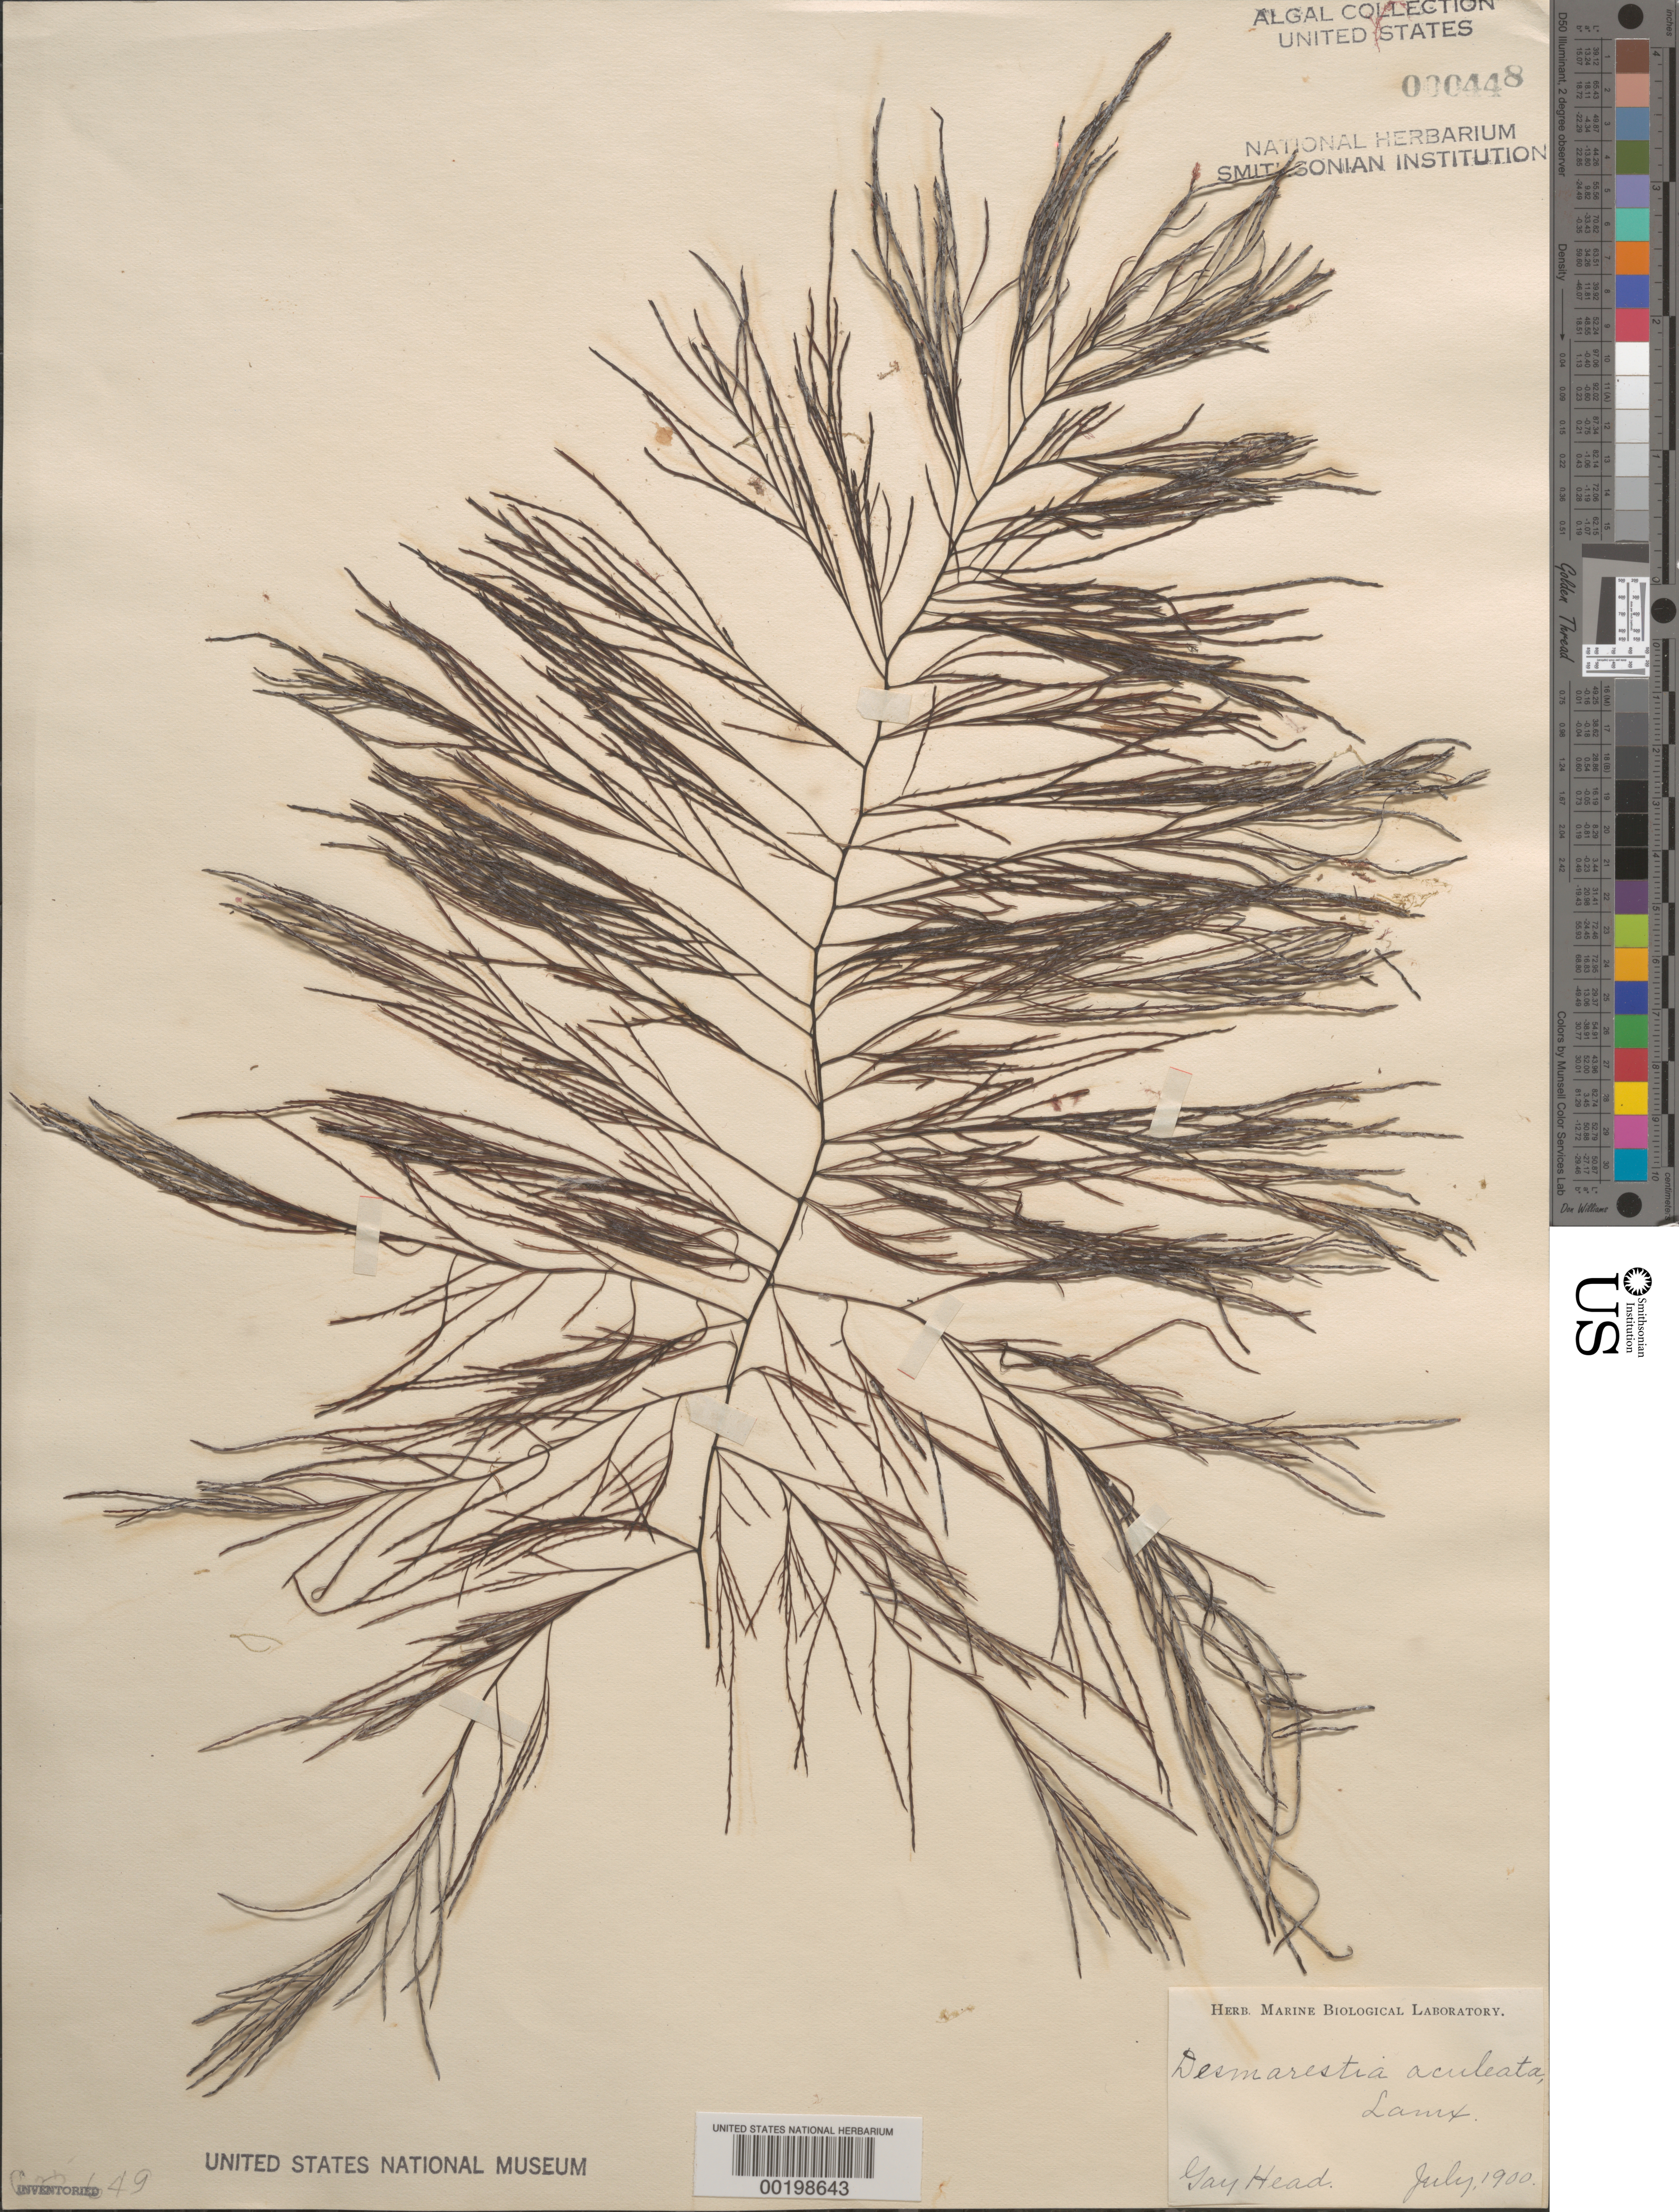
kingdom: Chromista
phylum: Ochrophyta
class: Phaeophyceae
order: Desmarestiales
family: Desmarestiaceae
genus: Desmarestia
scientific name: Desmarestia aculeata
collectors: Marine Biological Lab (Herb.)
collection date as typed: Jul 1900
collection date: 1900-07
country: United States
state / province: Massachusetts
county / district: Dukes County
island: Martha's Vineyard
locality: Gay Head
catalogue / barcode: US 448